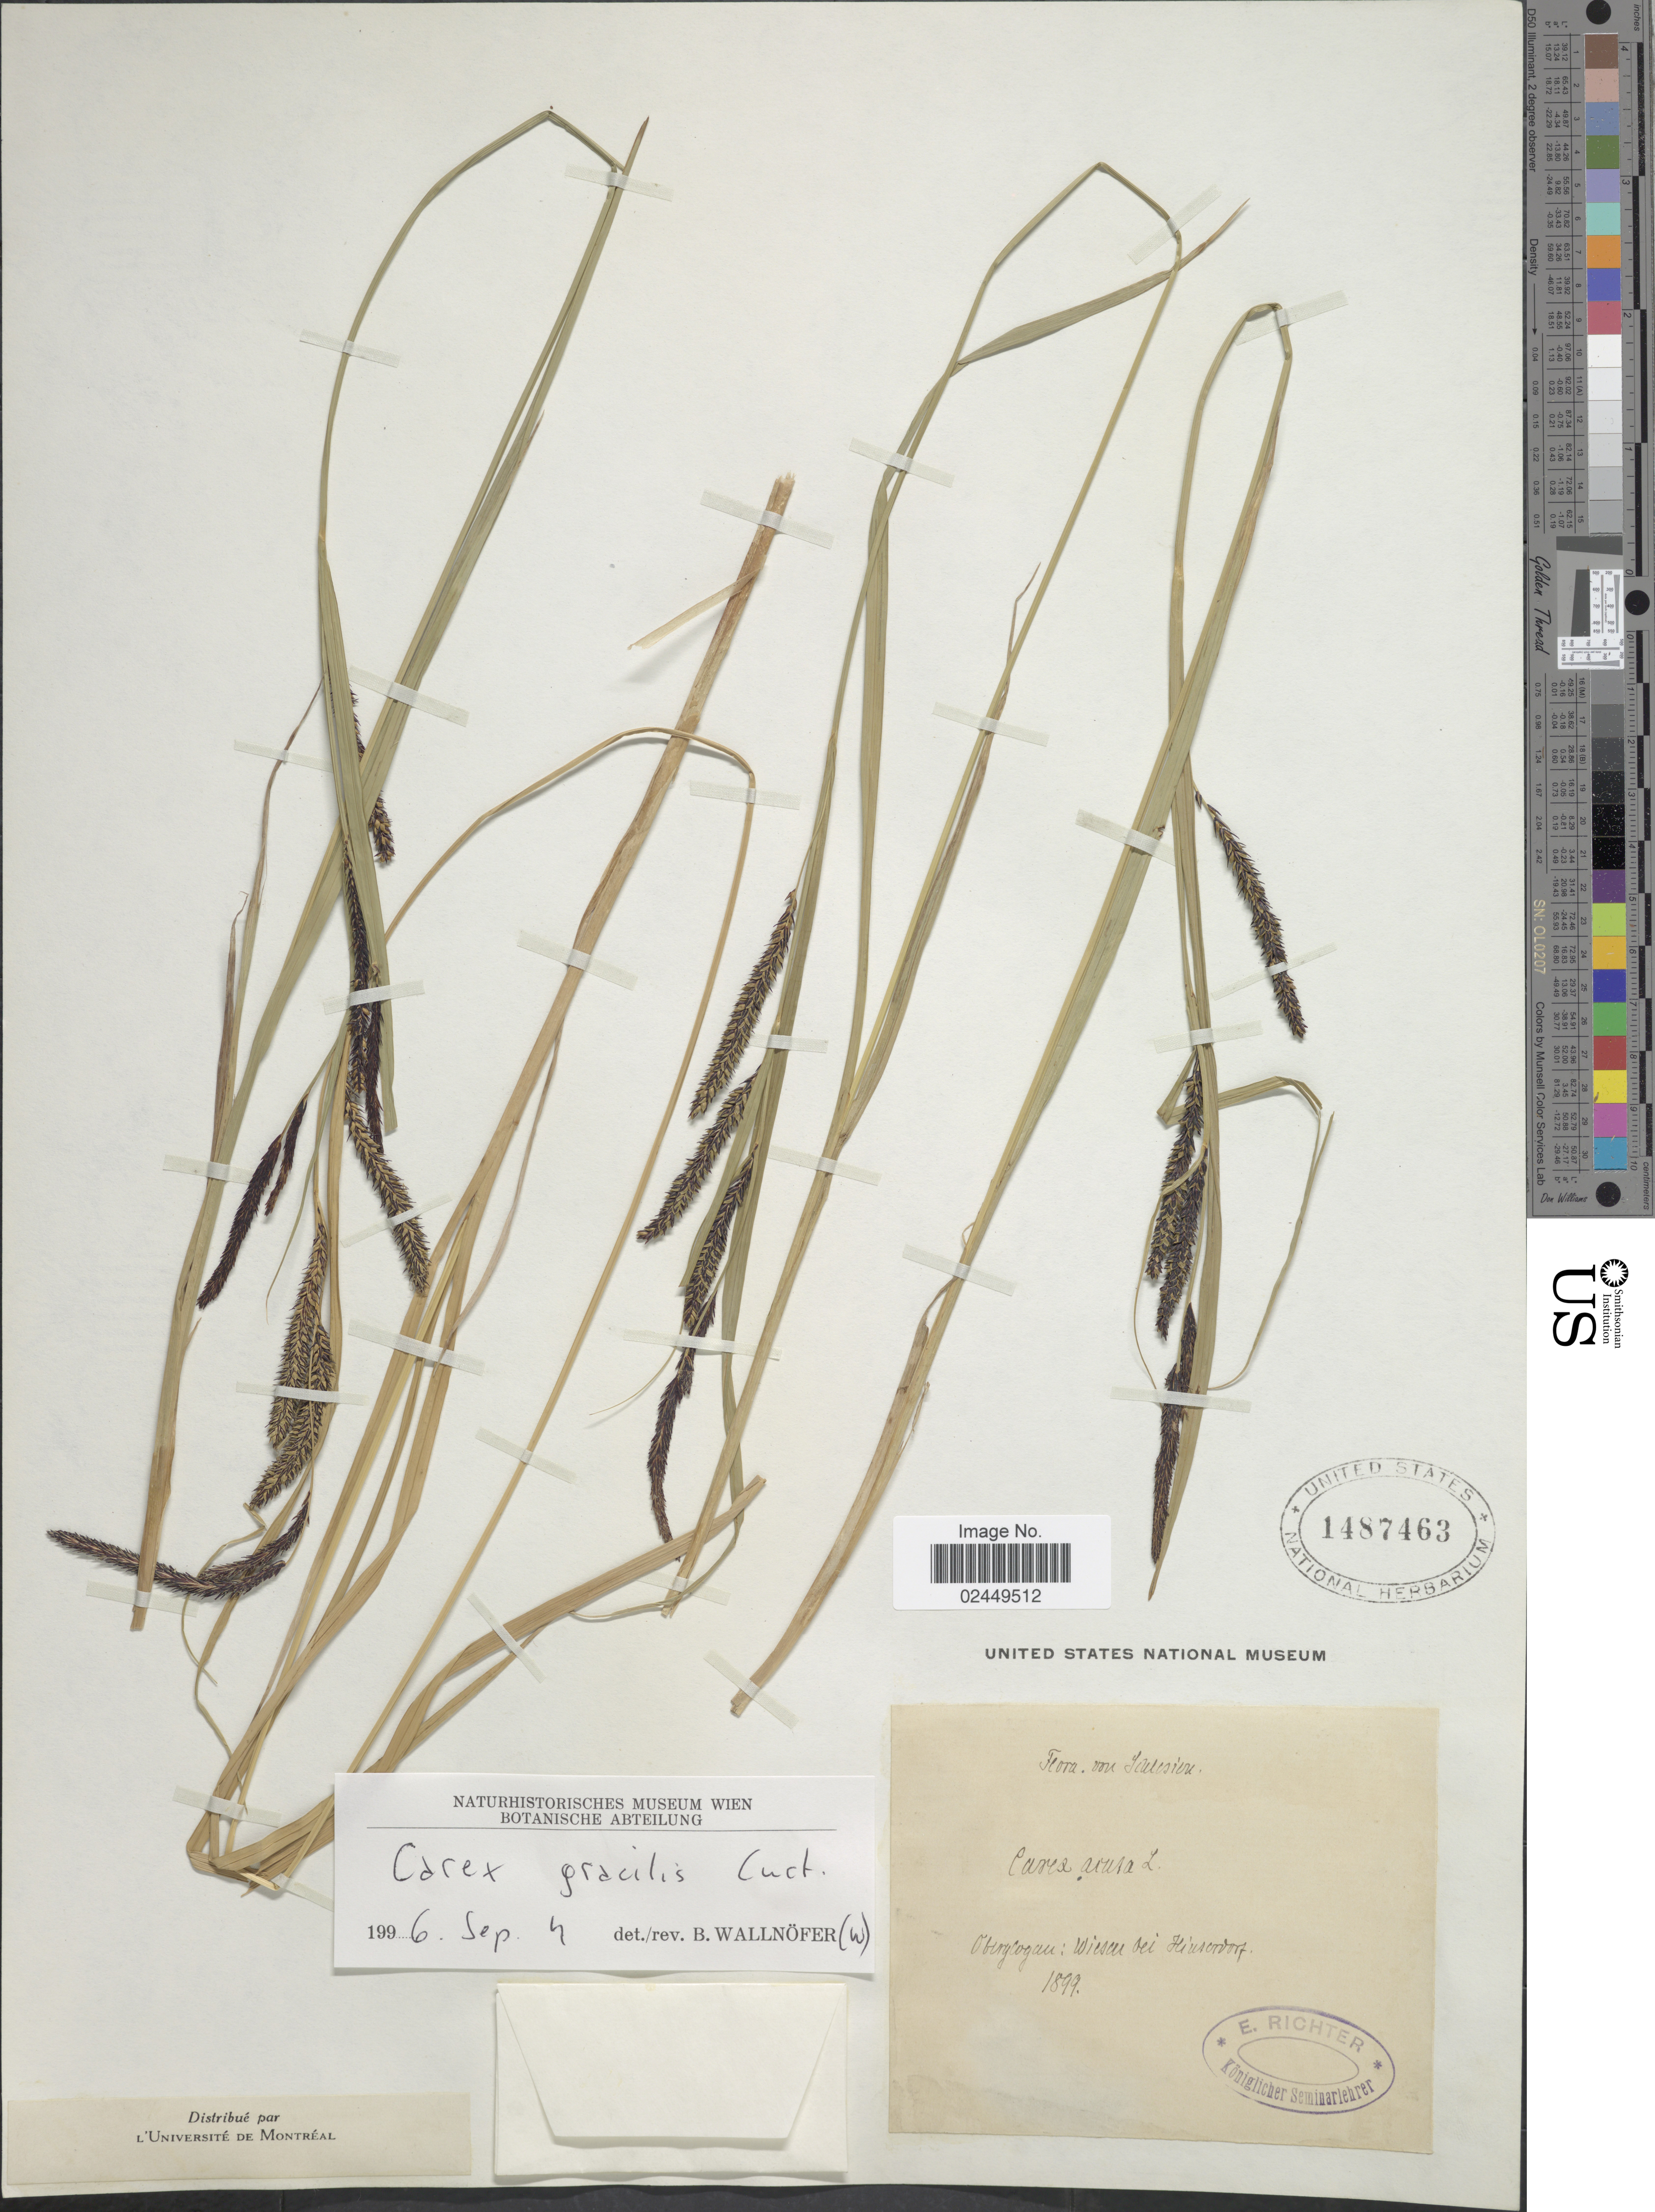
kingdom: Plantae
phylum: Tracheophyta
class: Liliopsida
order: Poales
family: Cyperaceae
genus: Carex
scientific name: Carex acuta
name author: L.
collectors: E. Richter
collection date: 1899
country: Poland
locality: Salesion, Oberglogau : Wiesen bei Hiuserdorf. [interpreted]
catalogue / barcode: US 1487463